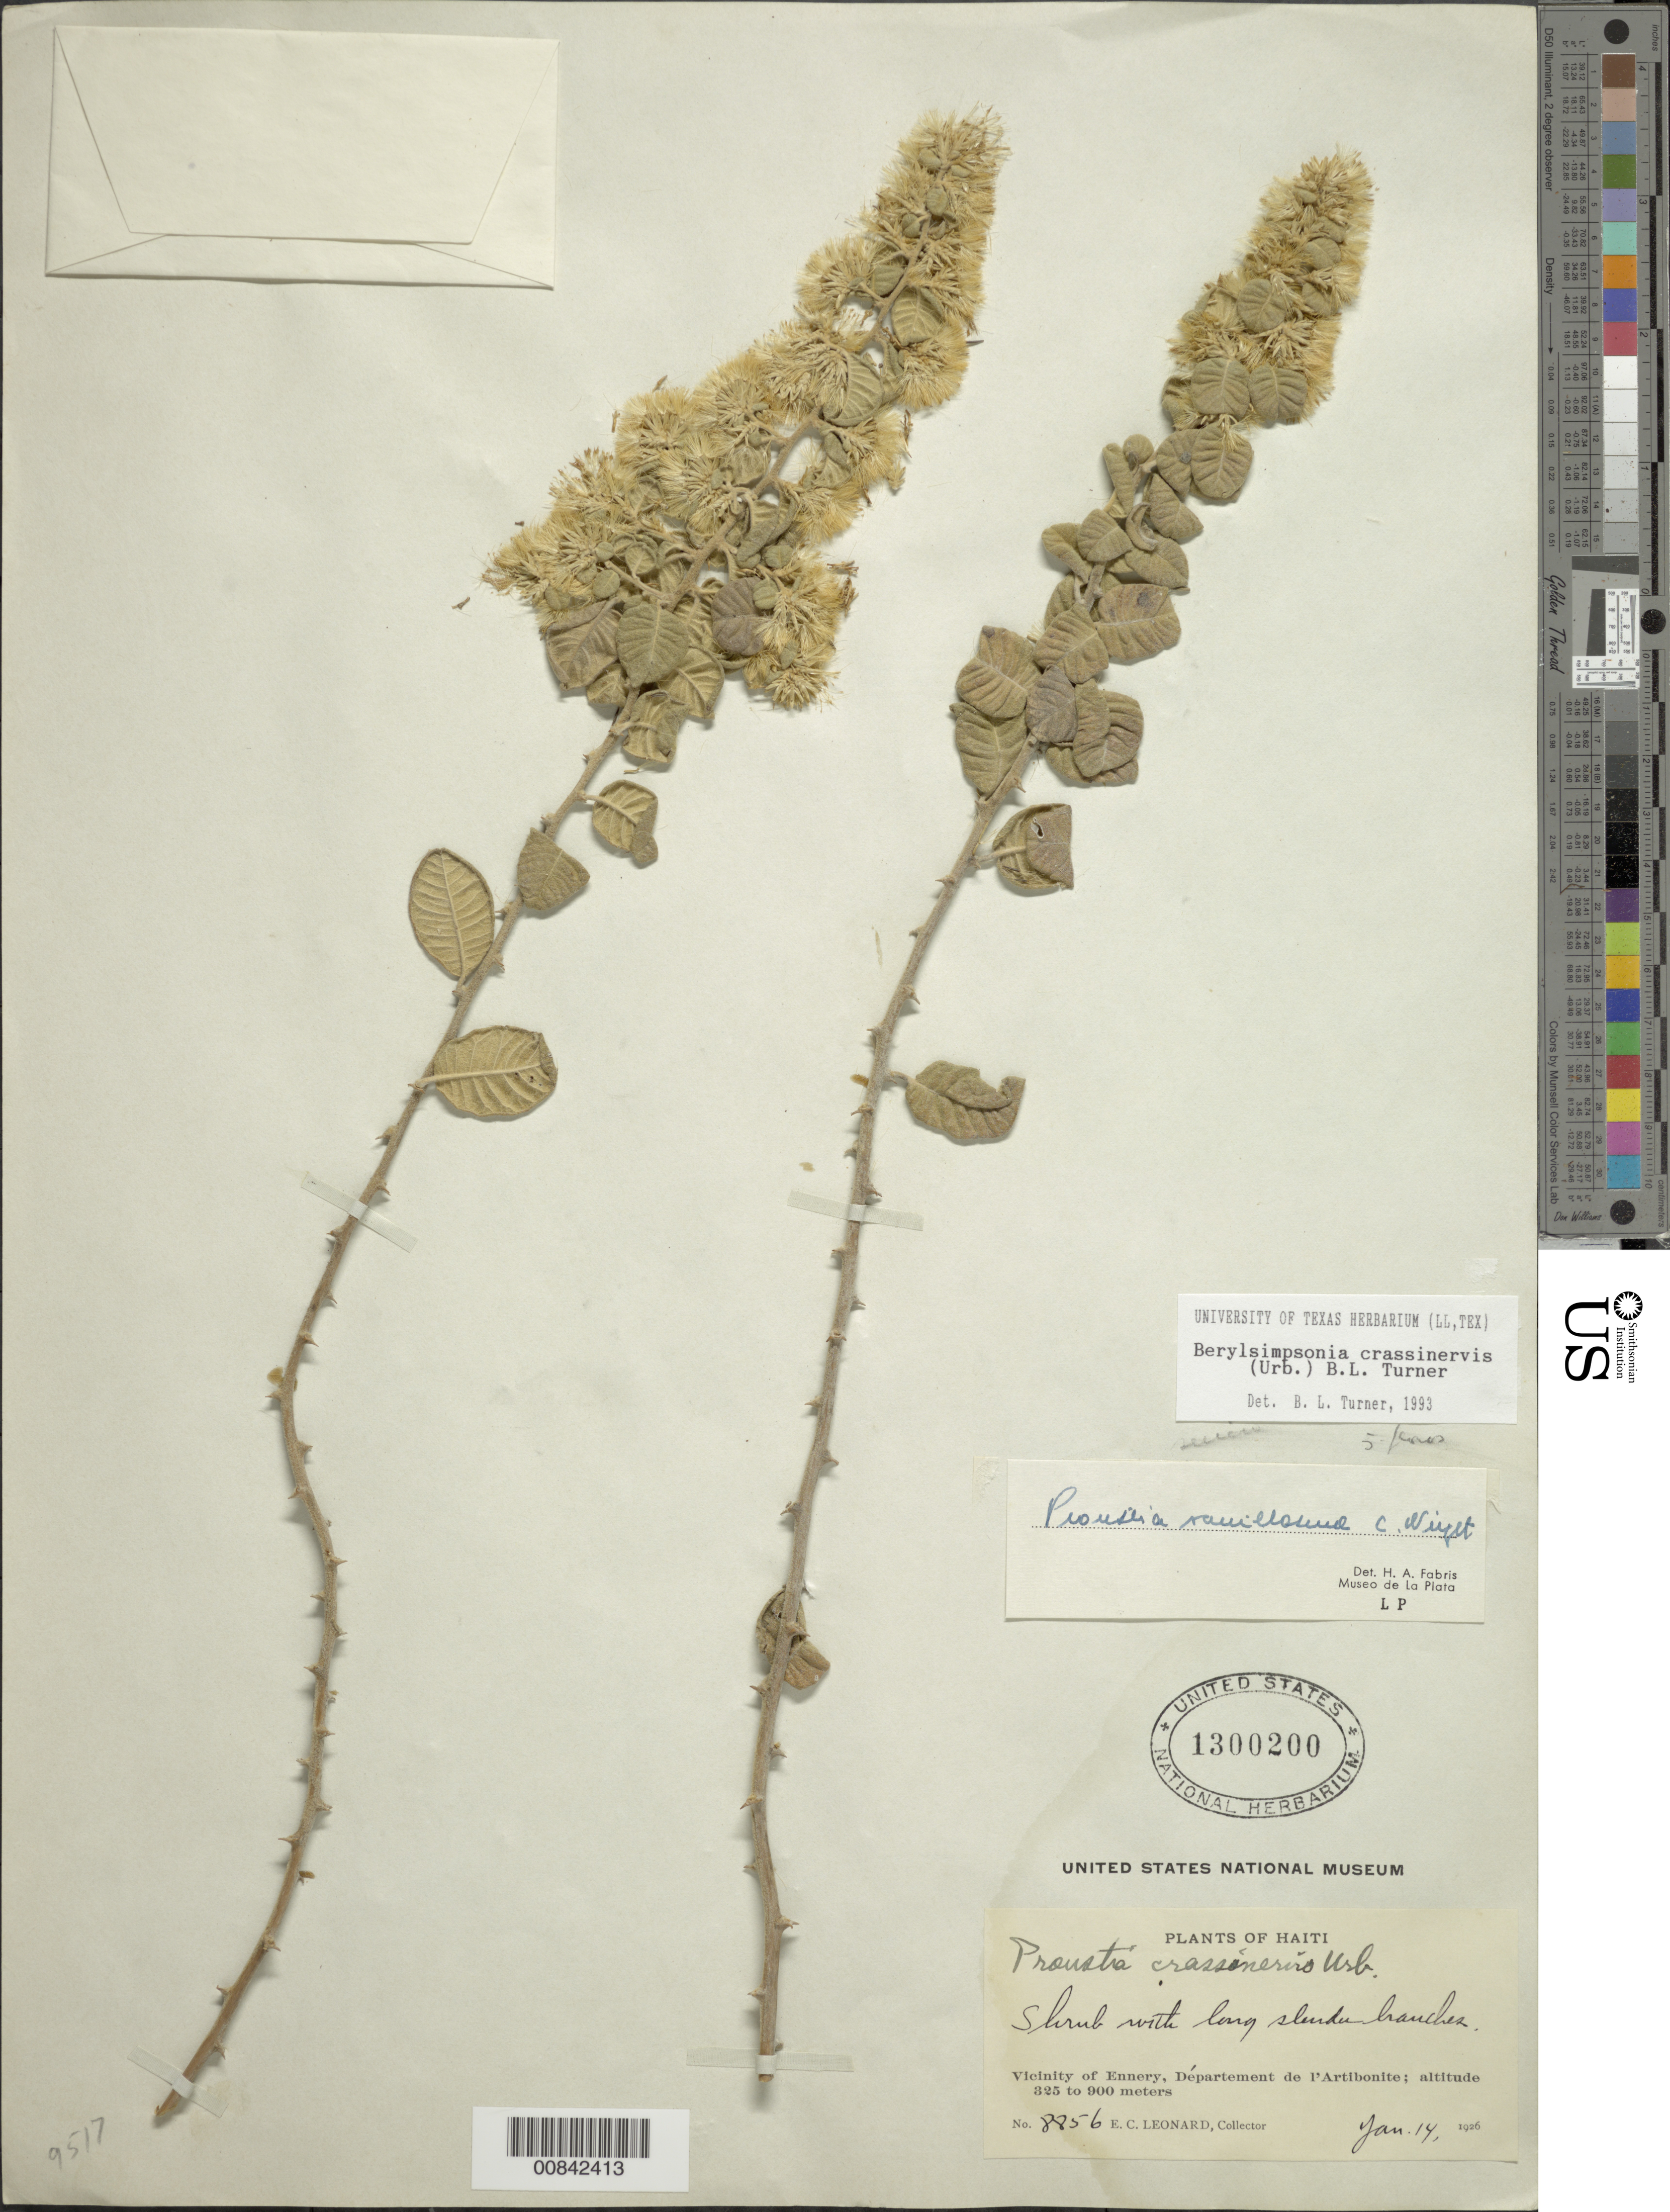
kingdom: Plantae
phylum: Tracheophyta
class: Magnoliopsida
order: Asterales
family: Asteraceae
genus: Berylsimpsonia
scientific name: Berylsimpsonia crassinervis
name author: (Urb.) B.L. Turner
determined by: Turner, B. L.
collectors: E. C. Leonard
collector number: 8856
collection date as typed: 14 Jan 1926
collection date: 1926-01-14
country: Haiti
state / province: Artibonite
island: Hispaniola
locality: Vicinity of Ennery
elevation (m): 325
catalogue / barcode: US 1300200